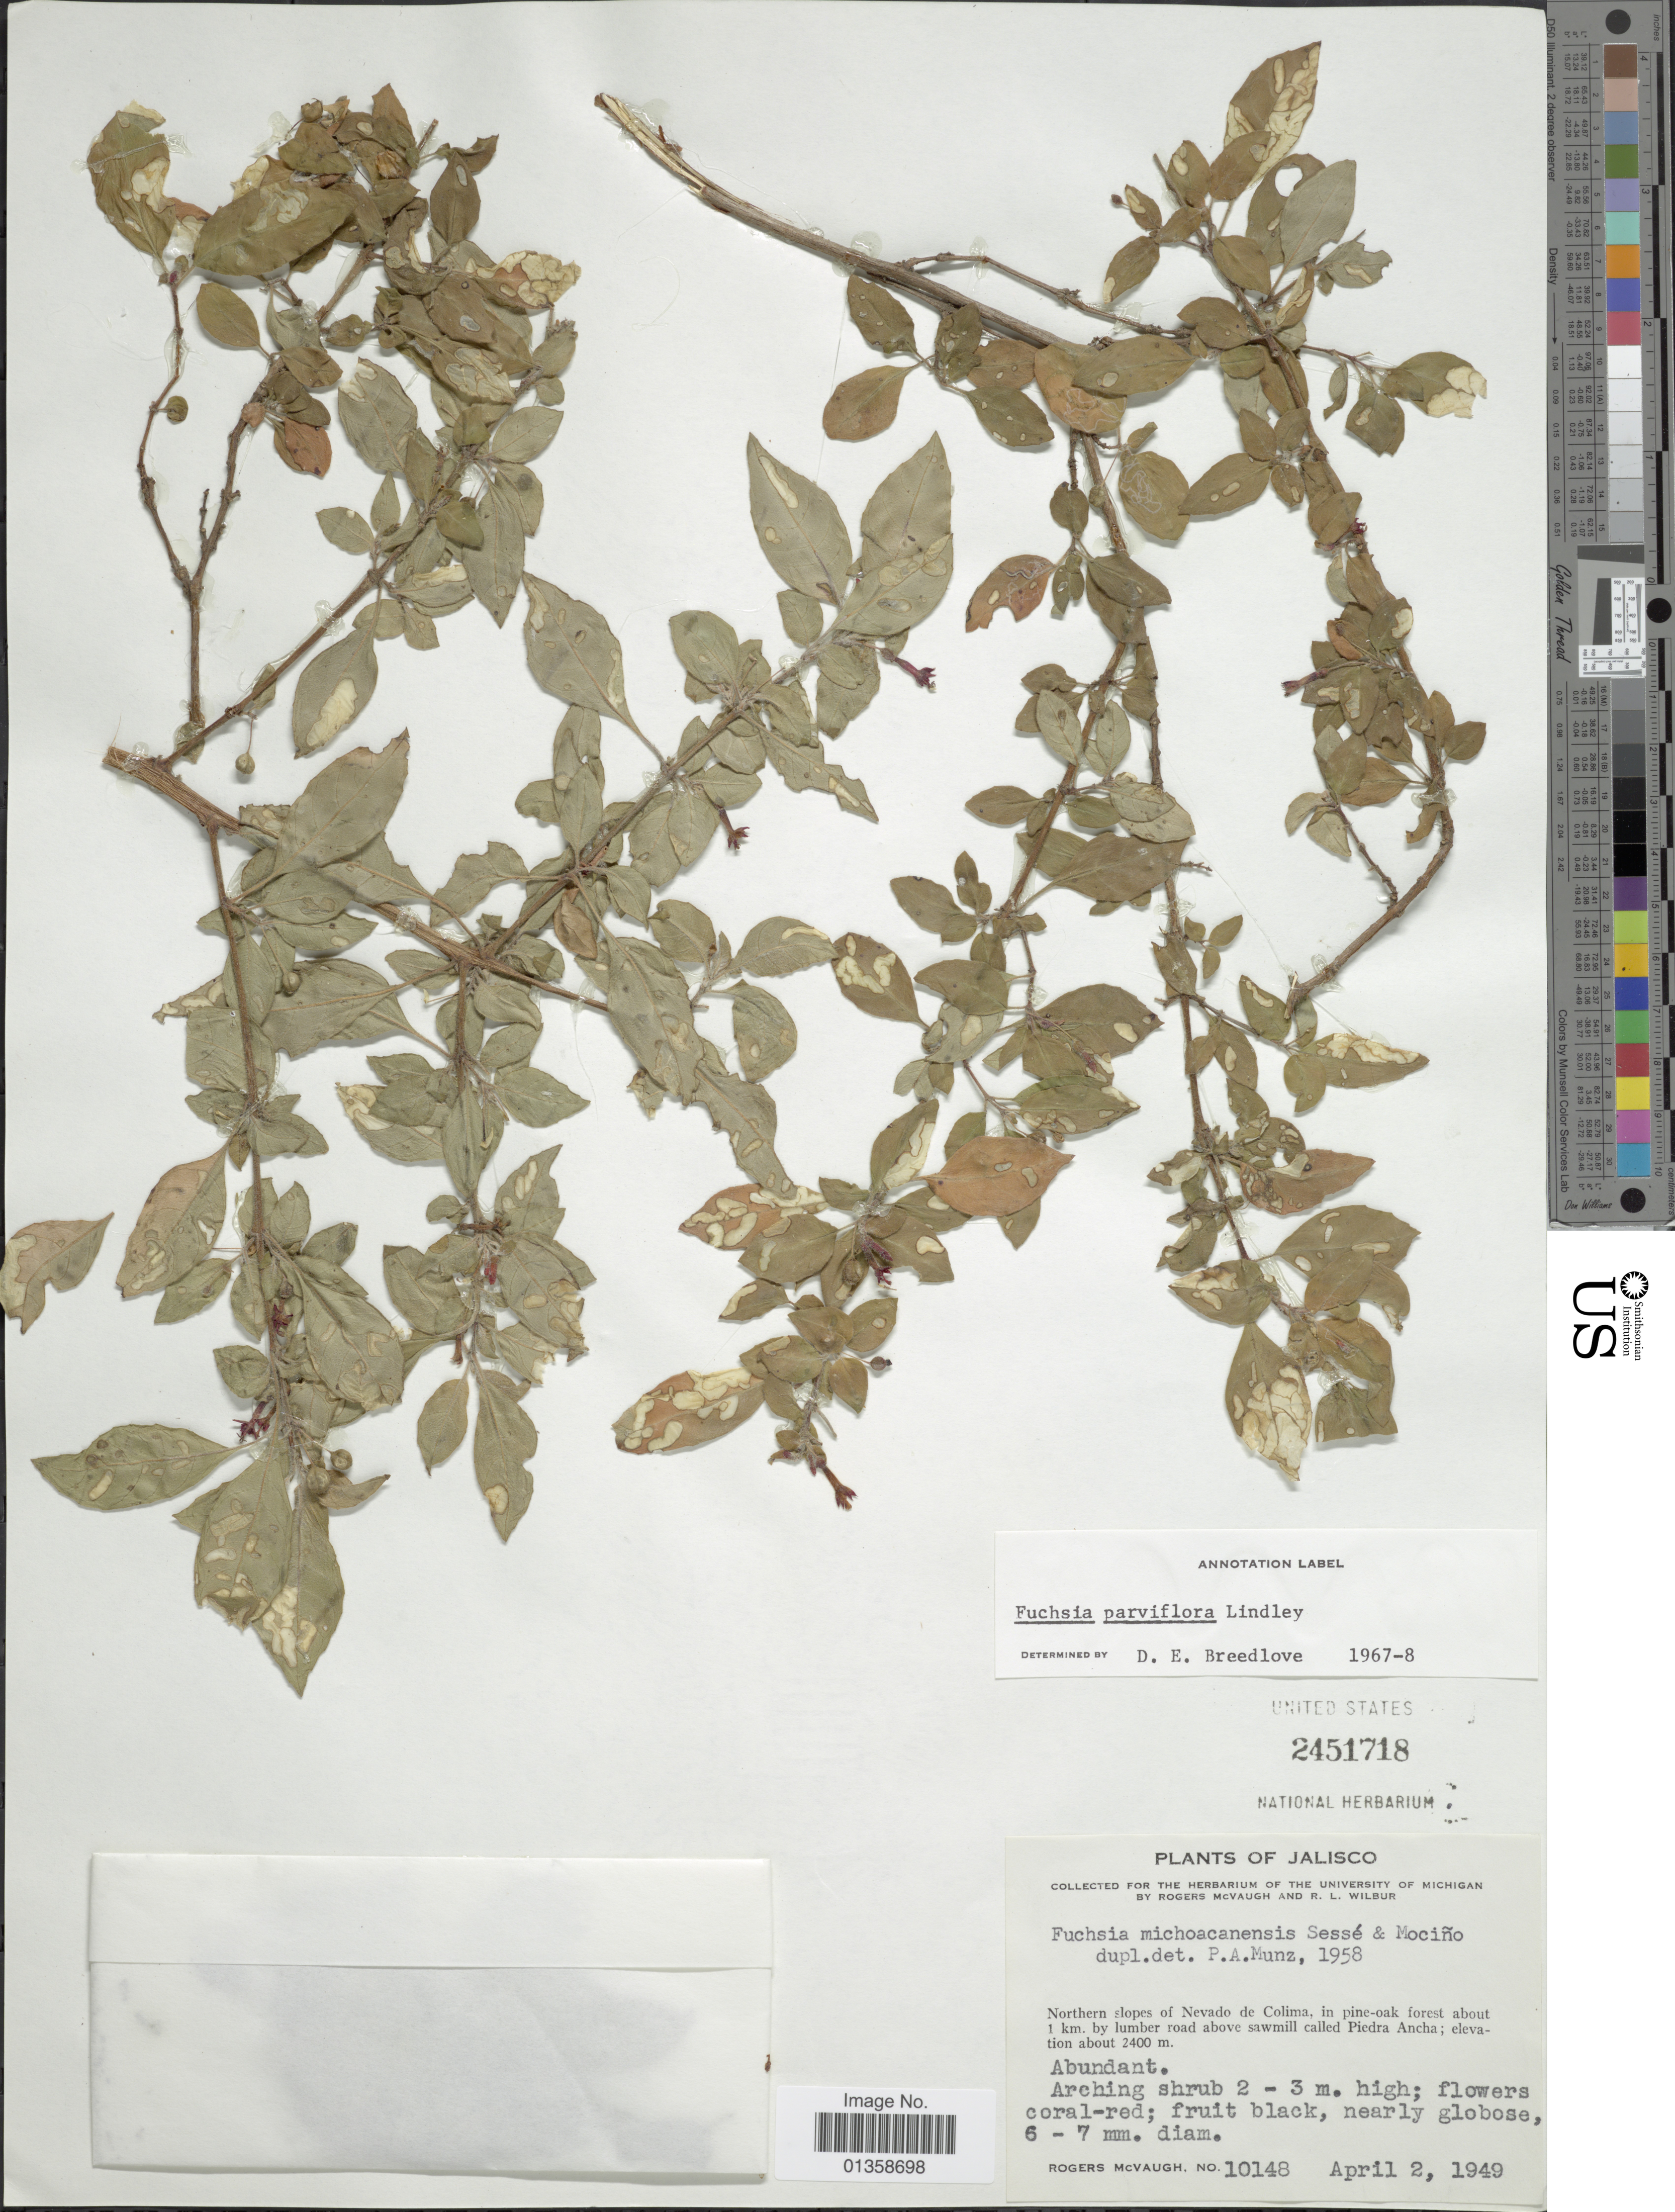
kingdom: Plantae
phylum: Tracheophyta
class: Magnoliopsida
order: Myrtales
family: Onagraceae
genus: Fuchsia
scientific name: Fuchsia cylindracea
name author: Lindl.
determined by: Wagner, W. L., (BOT), Smithsonian Institution - National Museum of Natural History (UNITED STATES)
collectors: R. McVaugh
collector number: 10148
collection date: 1949-04-02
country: Mexico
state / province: Jalisco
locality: Northern slopes of Nevado de Colima, in pine-oak forest about 1 km. by lumber road above sawmill called Piedra Ancha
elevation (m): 2400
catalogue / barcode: US 2451718